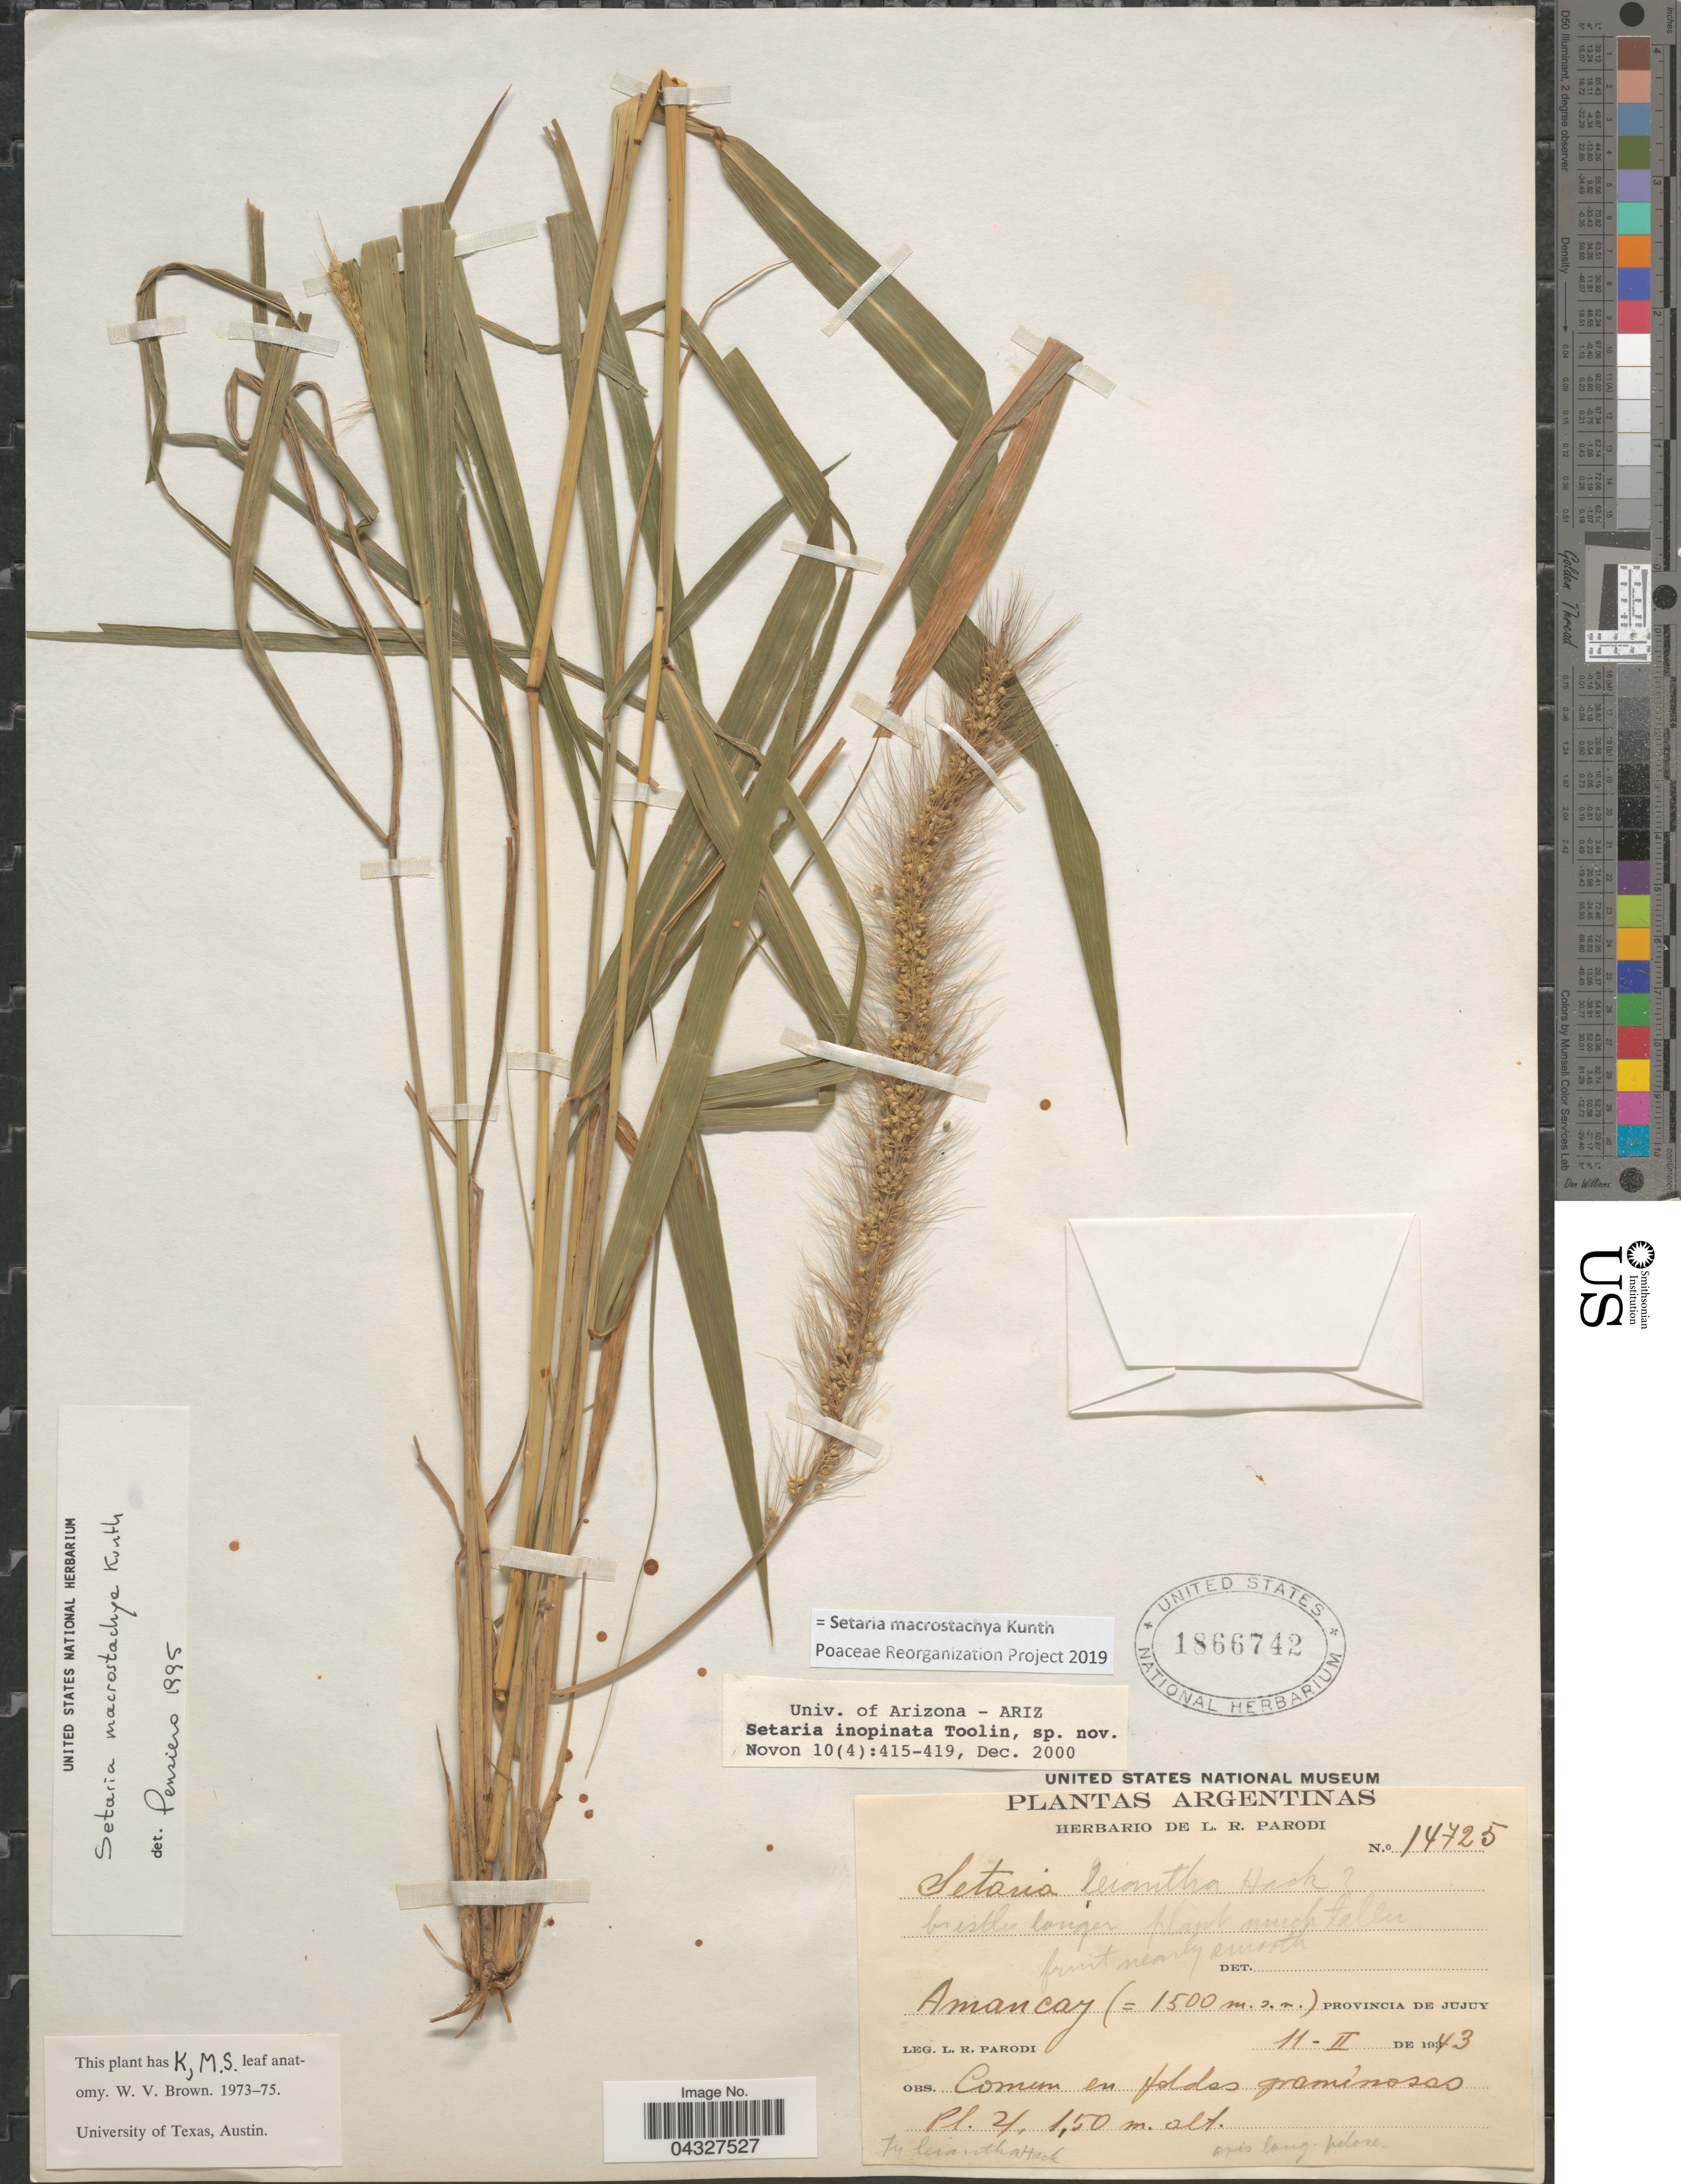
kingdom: Plantae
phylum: Tracheophyta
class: Liliopsida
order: Poales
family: Poaceae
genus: Setaria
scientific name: Setaria macrostachya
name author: Kunth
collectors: L. R. Parodi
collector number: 14725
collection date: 1943-02-11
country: Argentina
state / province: Jujuy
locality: Amancay.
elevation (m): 1500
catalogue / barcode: US 1866742